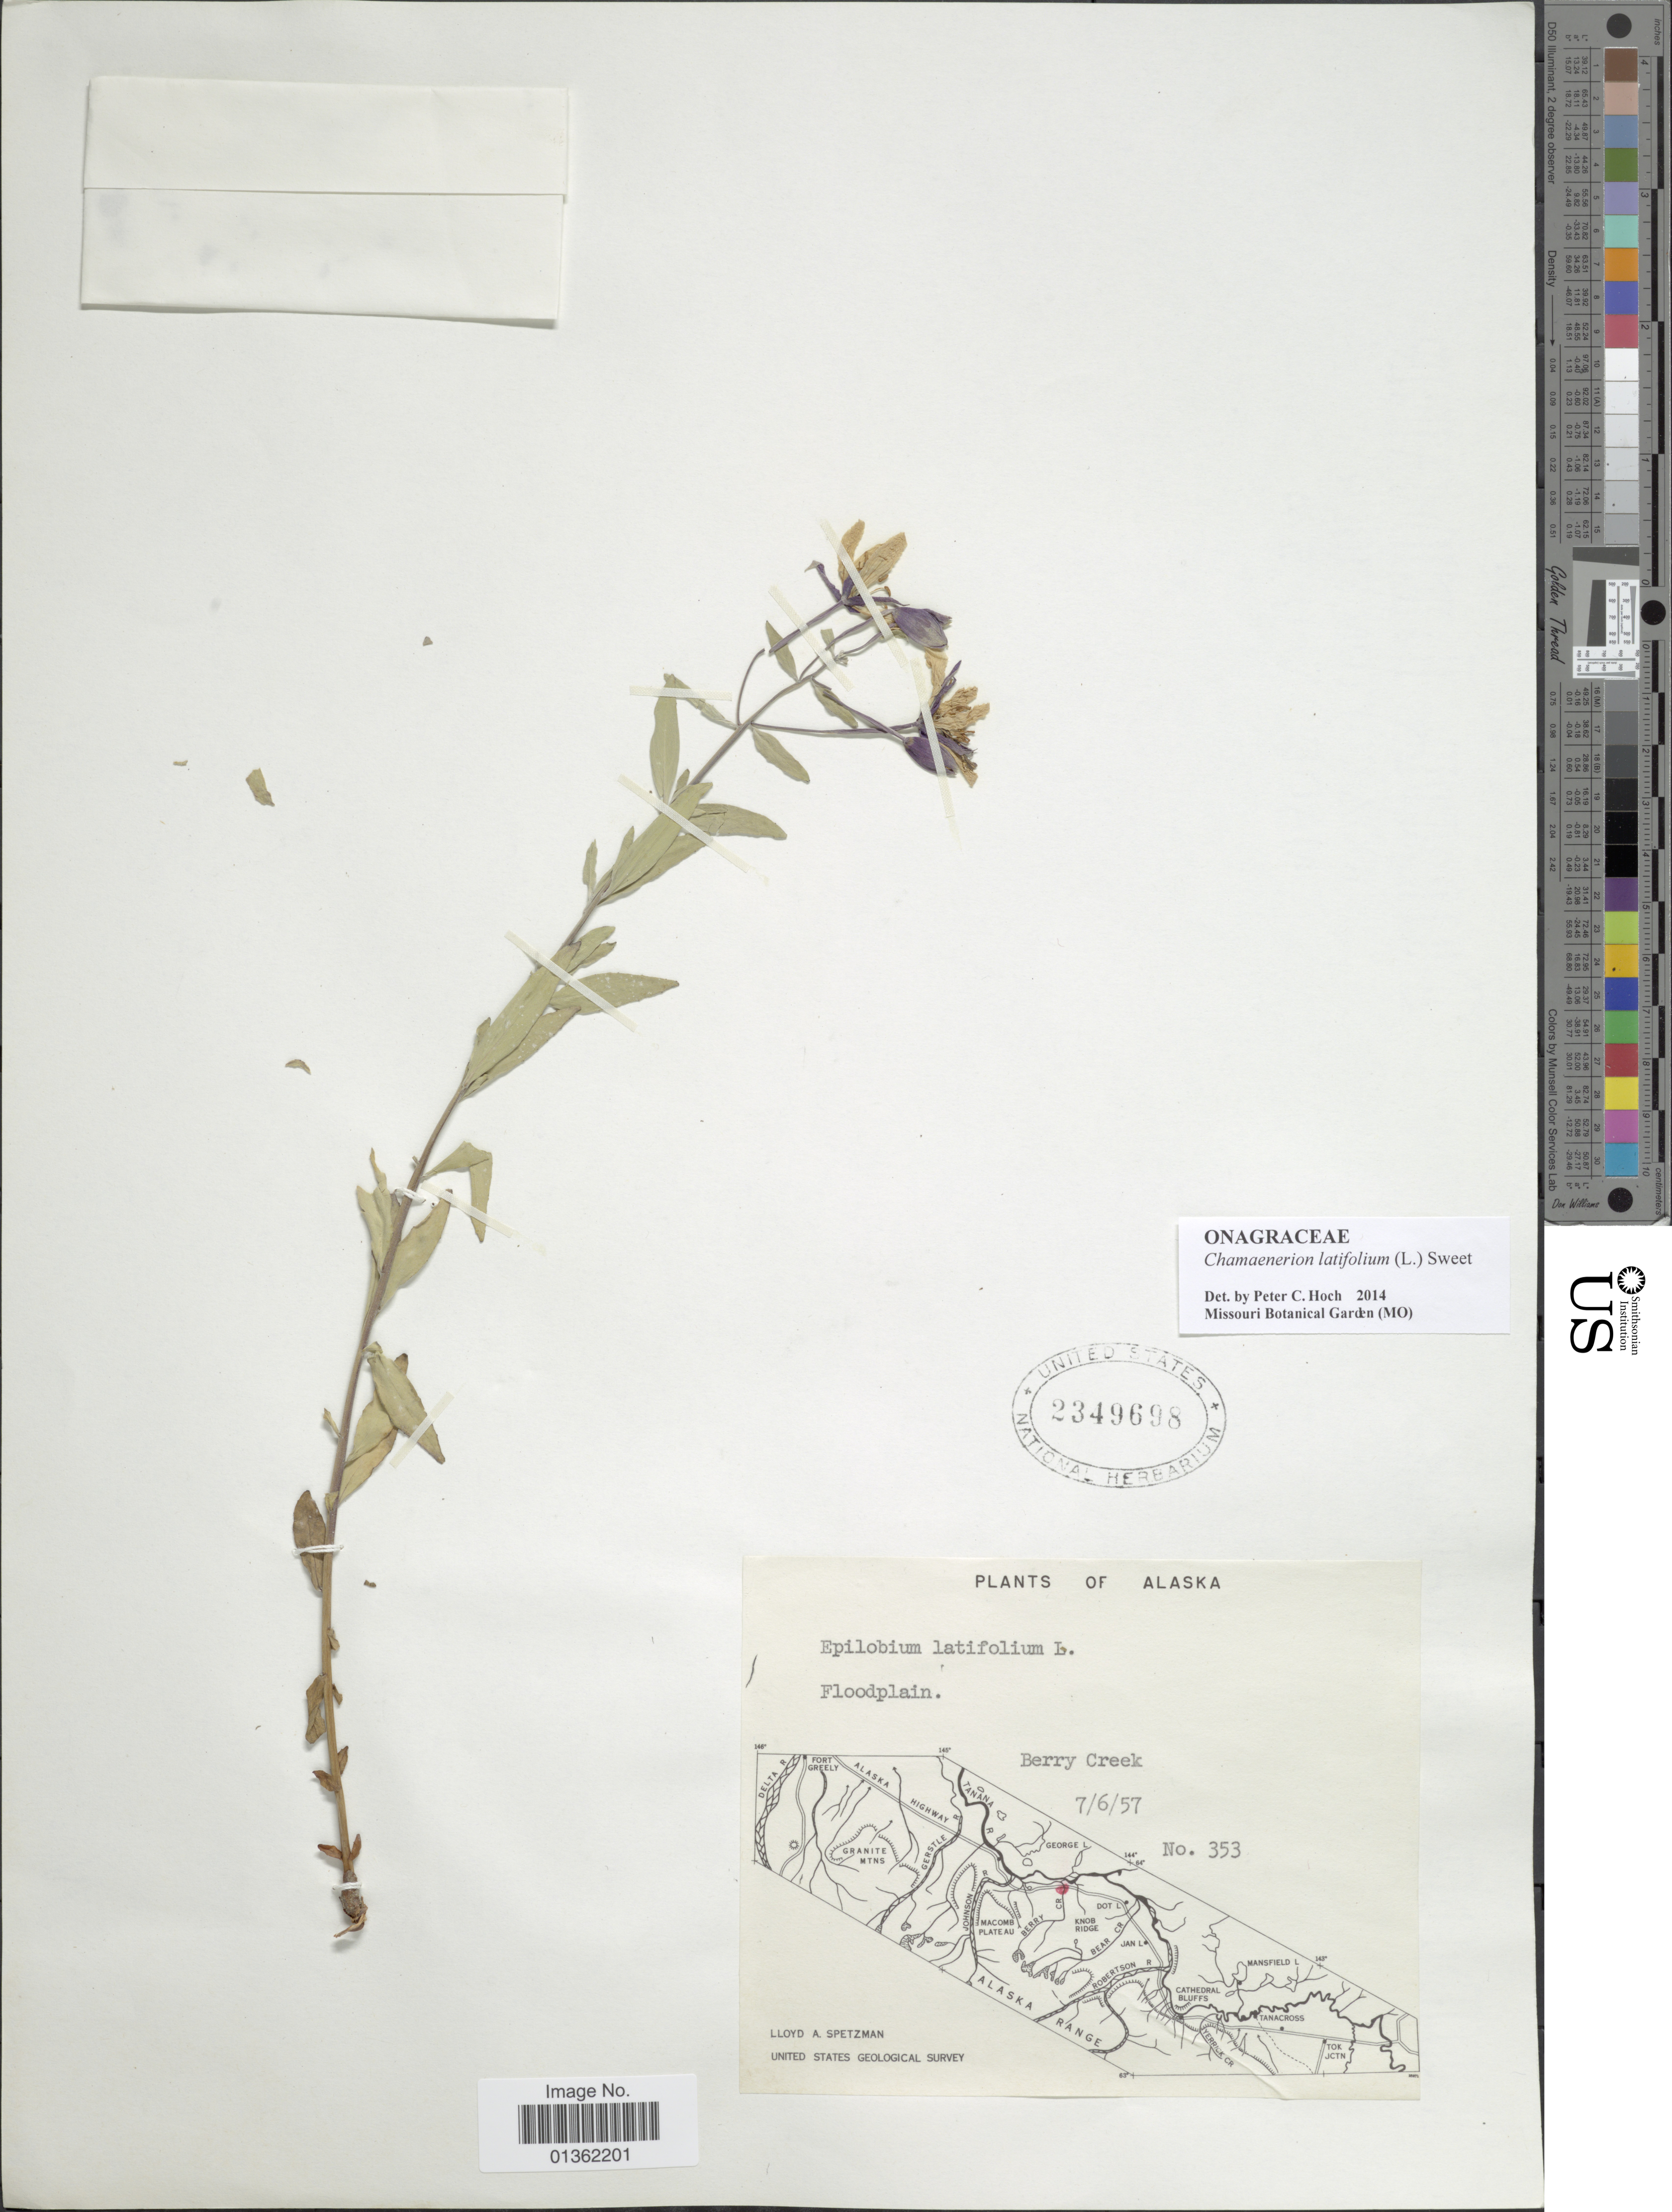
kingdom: Plantae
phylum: Tracheophyta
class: Magnoliopsida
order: Myrtales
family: Onagraceae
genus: Chamaenerion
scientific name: Chamaenerion latifolium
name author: (L.) Th. Fr. & Lange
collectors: L. Spetzman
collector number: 353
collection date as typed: Transcribed d/m/y: 7/6/57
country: United States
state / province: Alaska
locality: Berry Creek.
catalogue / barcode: US 2349698